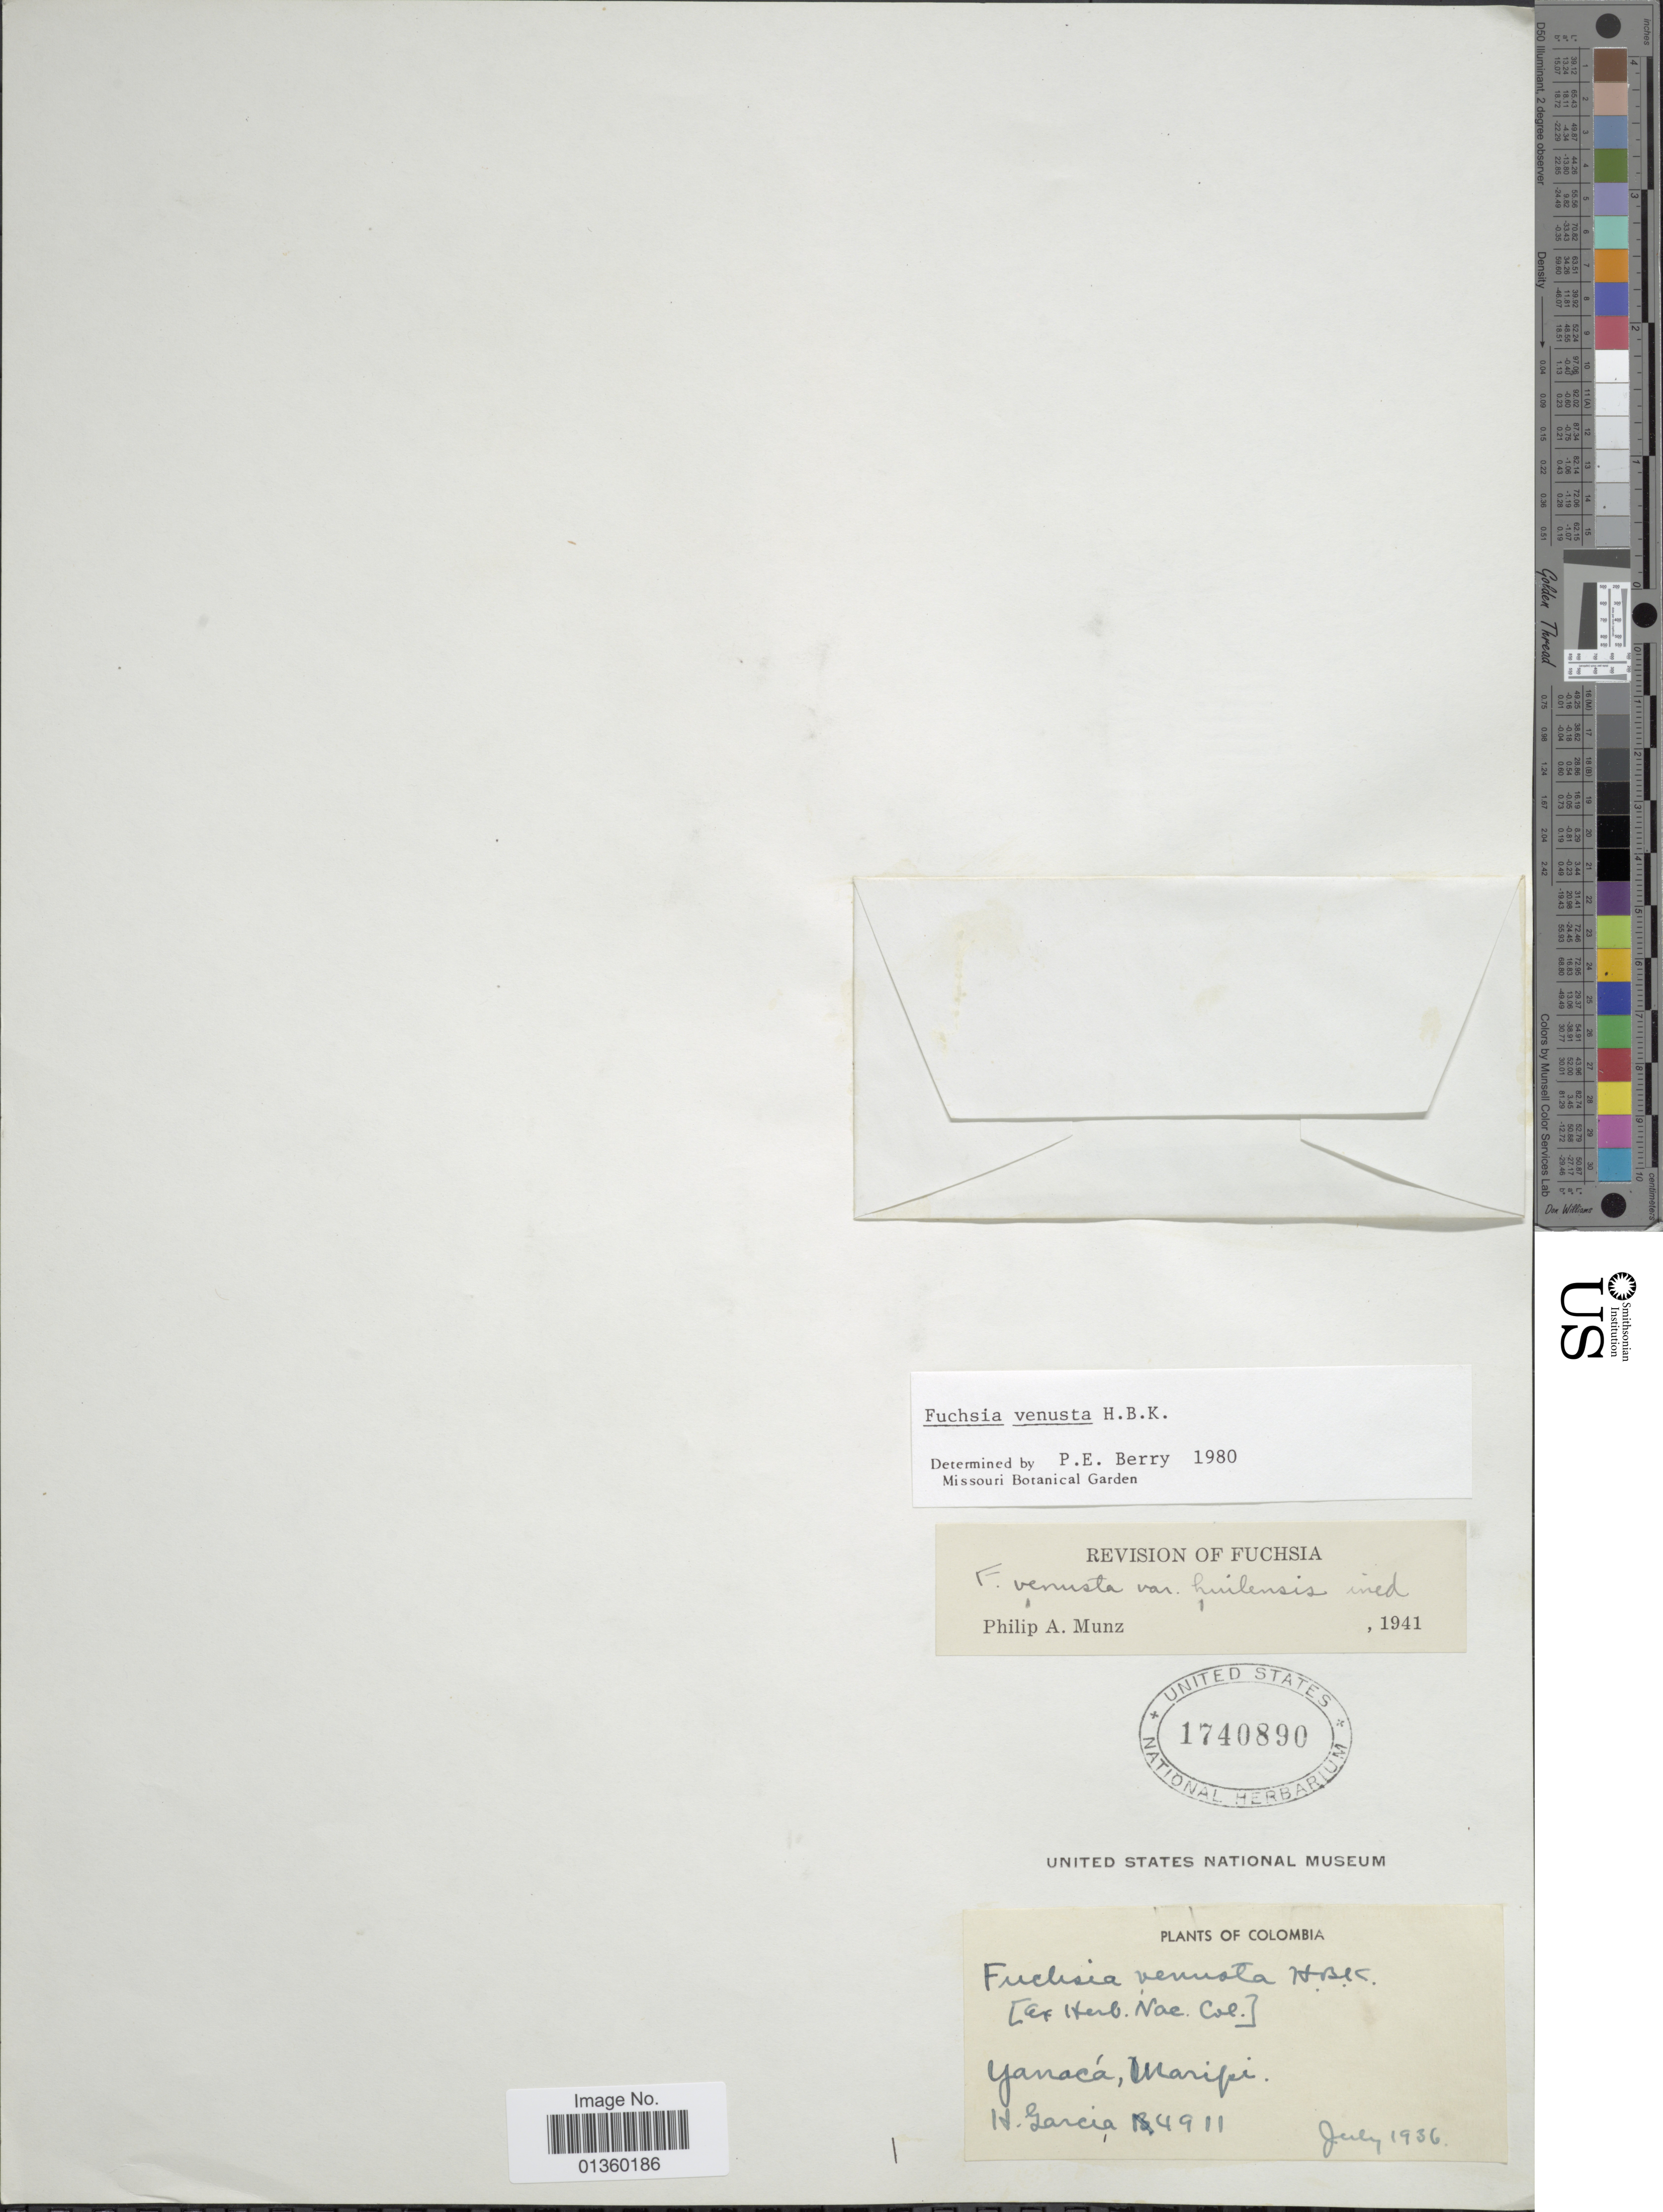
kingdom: Plantae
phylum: Tracheophyta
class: Magnoliopsida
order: Myrtales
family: Onagraceae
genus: Fuchsia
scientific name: Fuchsia venusta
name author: Kunth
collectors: H. Garcia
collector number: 4911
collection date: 1936-07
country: Colombia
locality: Yanacá, Maripi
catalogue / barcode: US 1740890